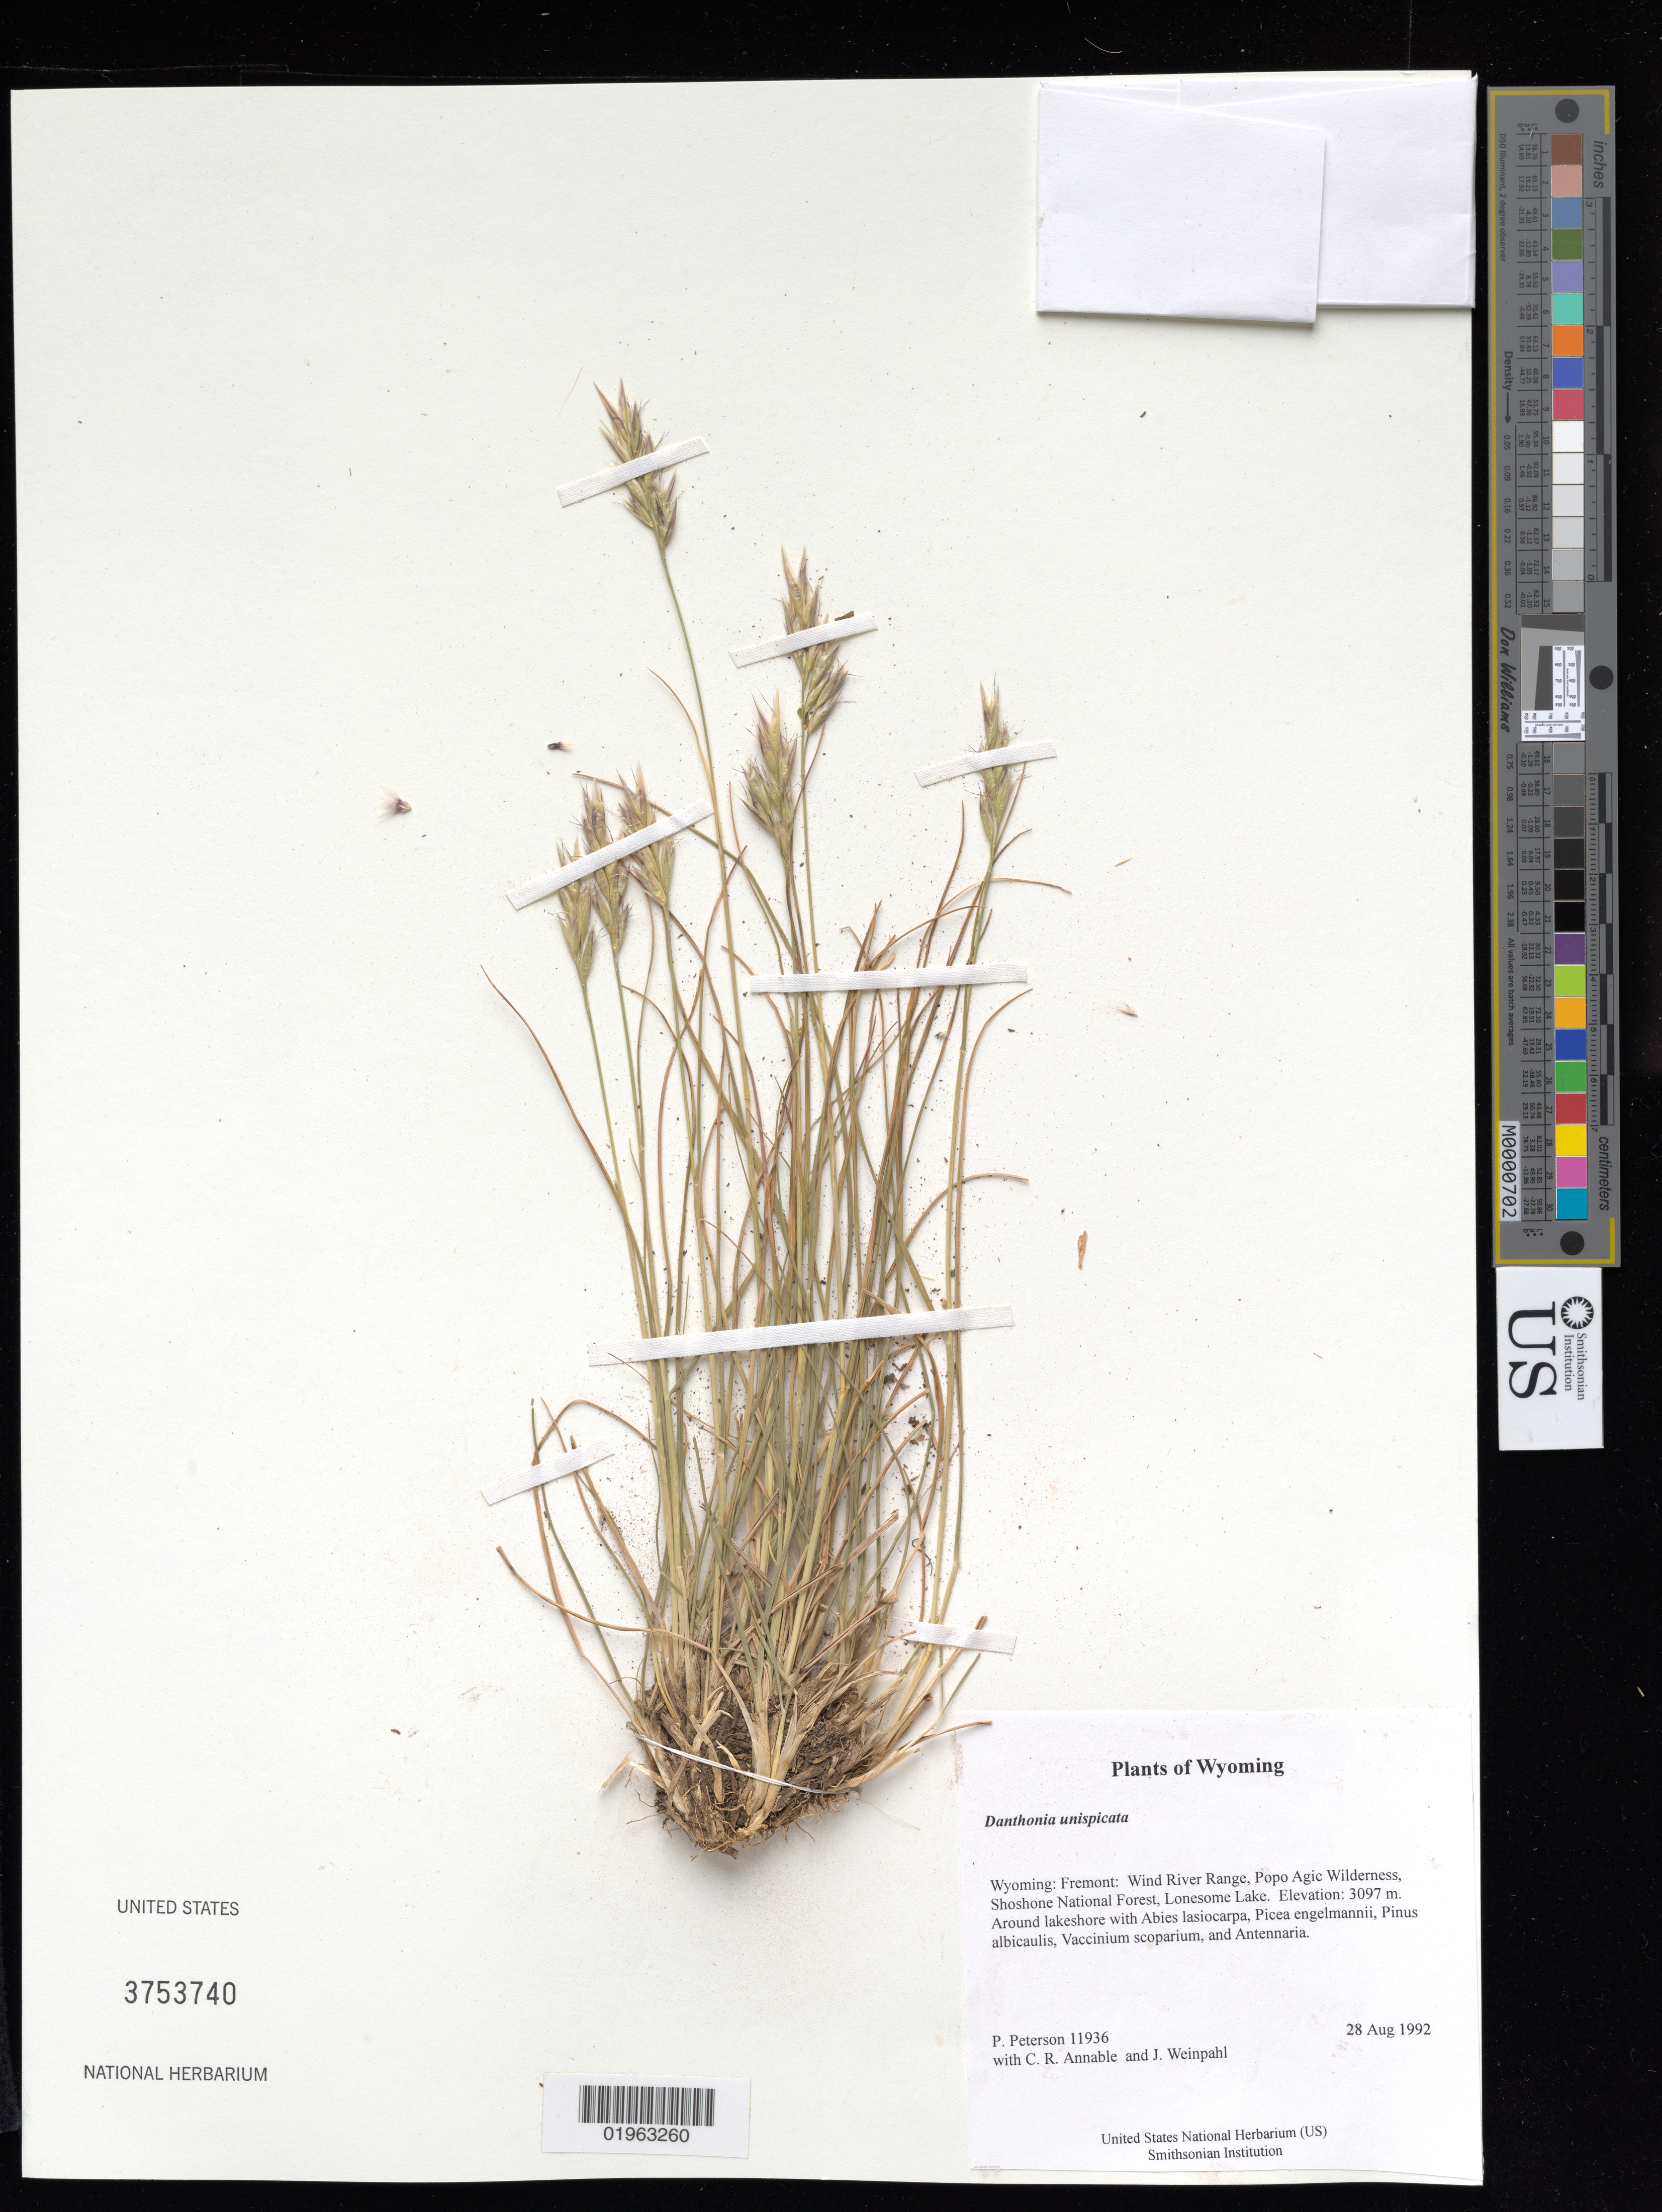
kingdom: Plantae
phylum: Tracheophyta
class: Liliopsida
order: Poales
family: Poaceae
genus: Danthonia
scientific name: Danthonia unispicata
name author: (Thurb.) Munro ex Macoun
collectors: P. M. Peterson, C. R. Annable & J. Weinpahl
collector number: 11936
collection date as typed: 28 Aug 1992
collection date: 1992-08-28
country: United States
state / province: Wyoming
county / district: Fremont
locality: Wind River Range, Popo Agic Wilderness, Shoshone National Forest, Lonesome Lake.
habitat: Around lakeshore with Abies lasiocarpa, Picea engelmannii, Pinus albicaulis, Vaccinium scoparium, and Antennaria.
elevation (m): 3097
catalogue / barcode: US 3753740